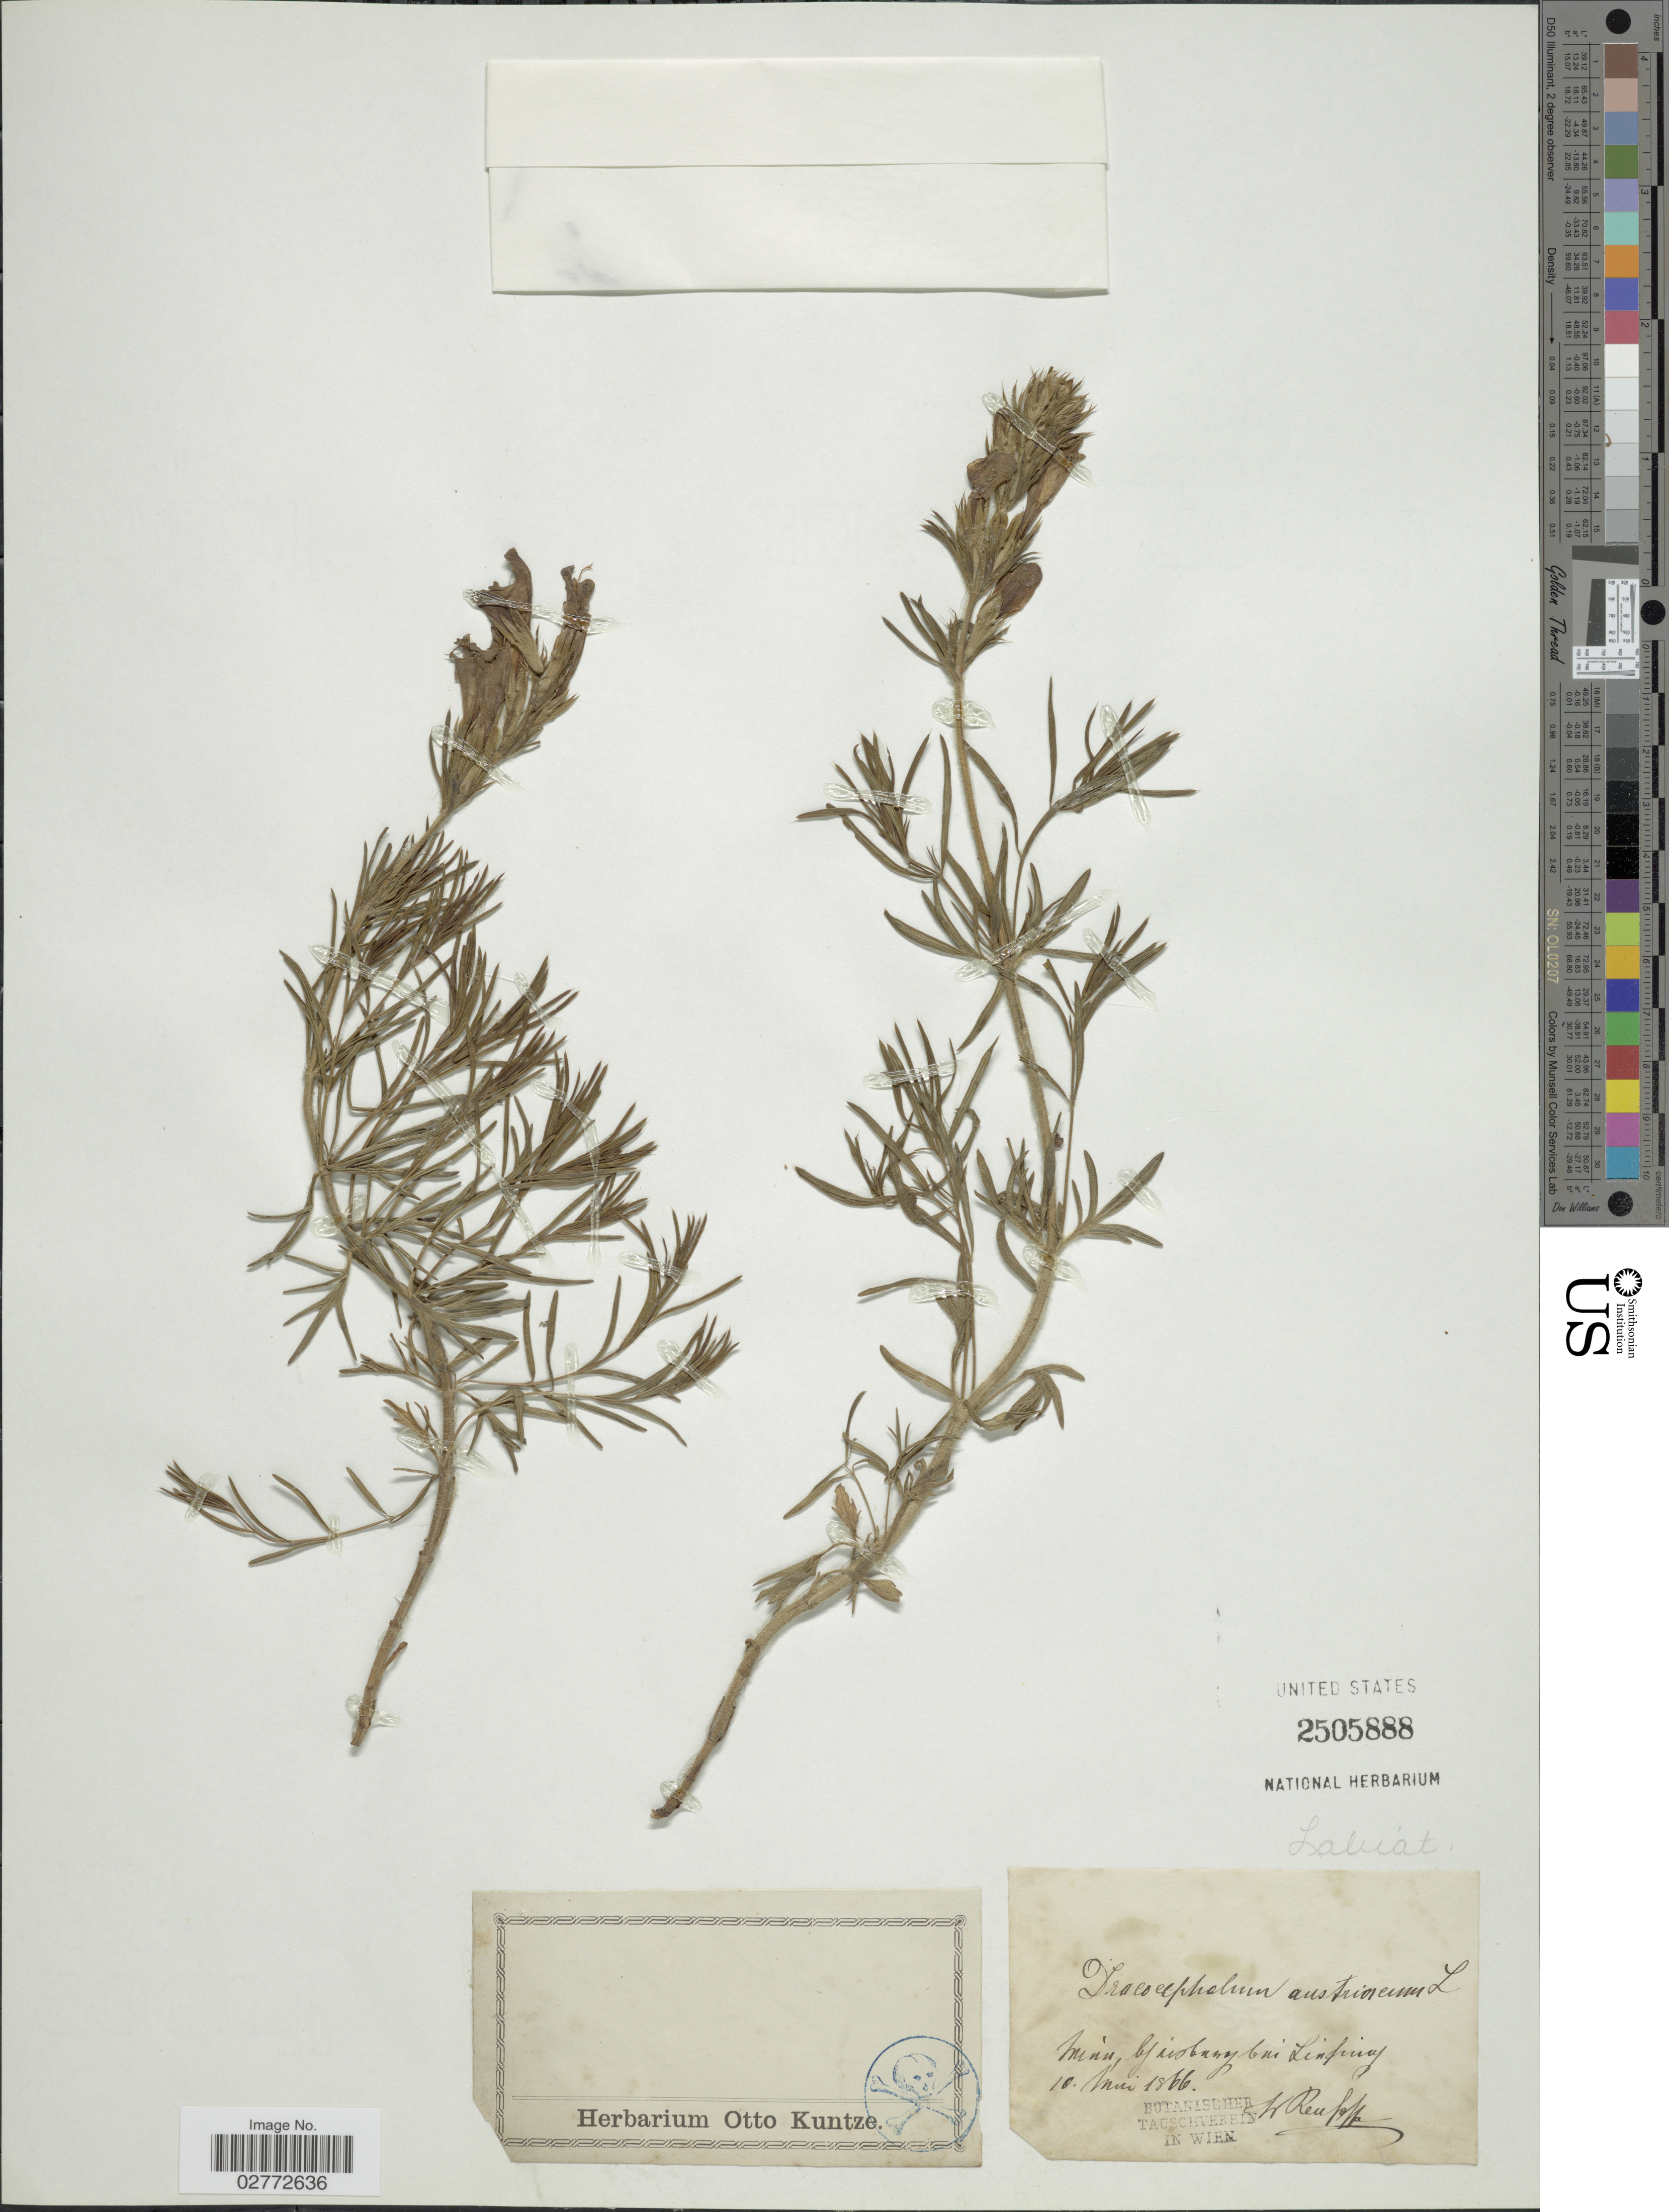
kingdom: Plantae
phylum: Tracheophyta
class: Magnoliopsida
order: Lamiales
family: Lamiaceae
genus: Dracocephalum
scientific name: Dracocephalum austriacum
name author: L.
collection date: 1866-05-10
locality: Minn, Grisbany bui Linfuing. [interpreted]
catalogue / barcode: US 2505888